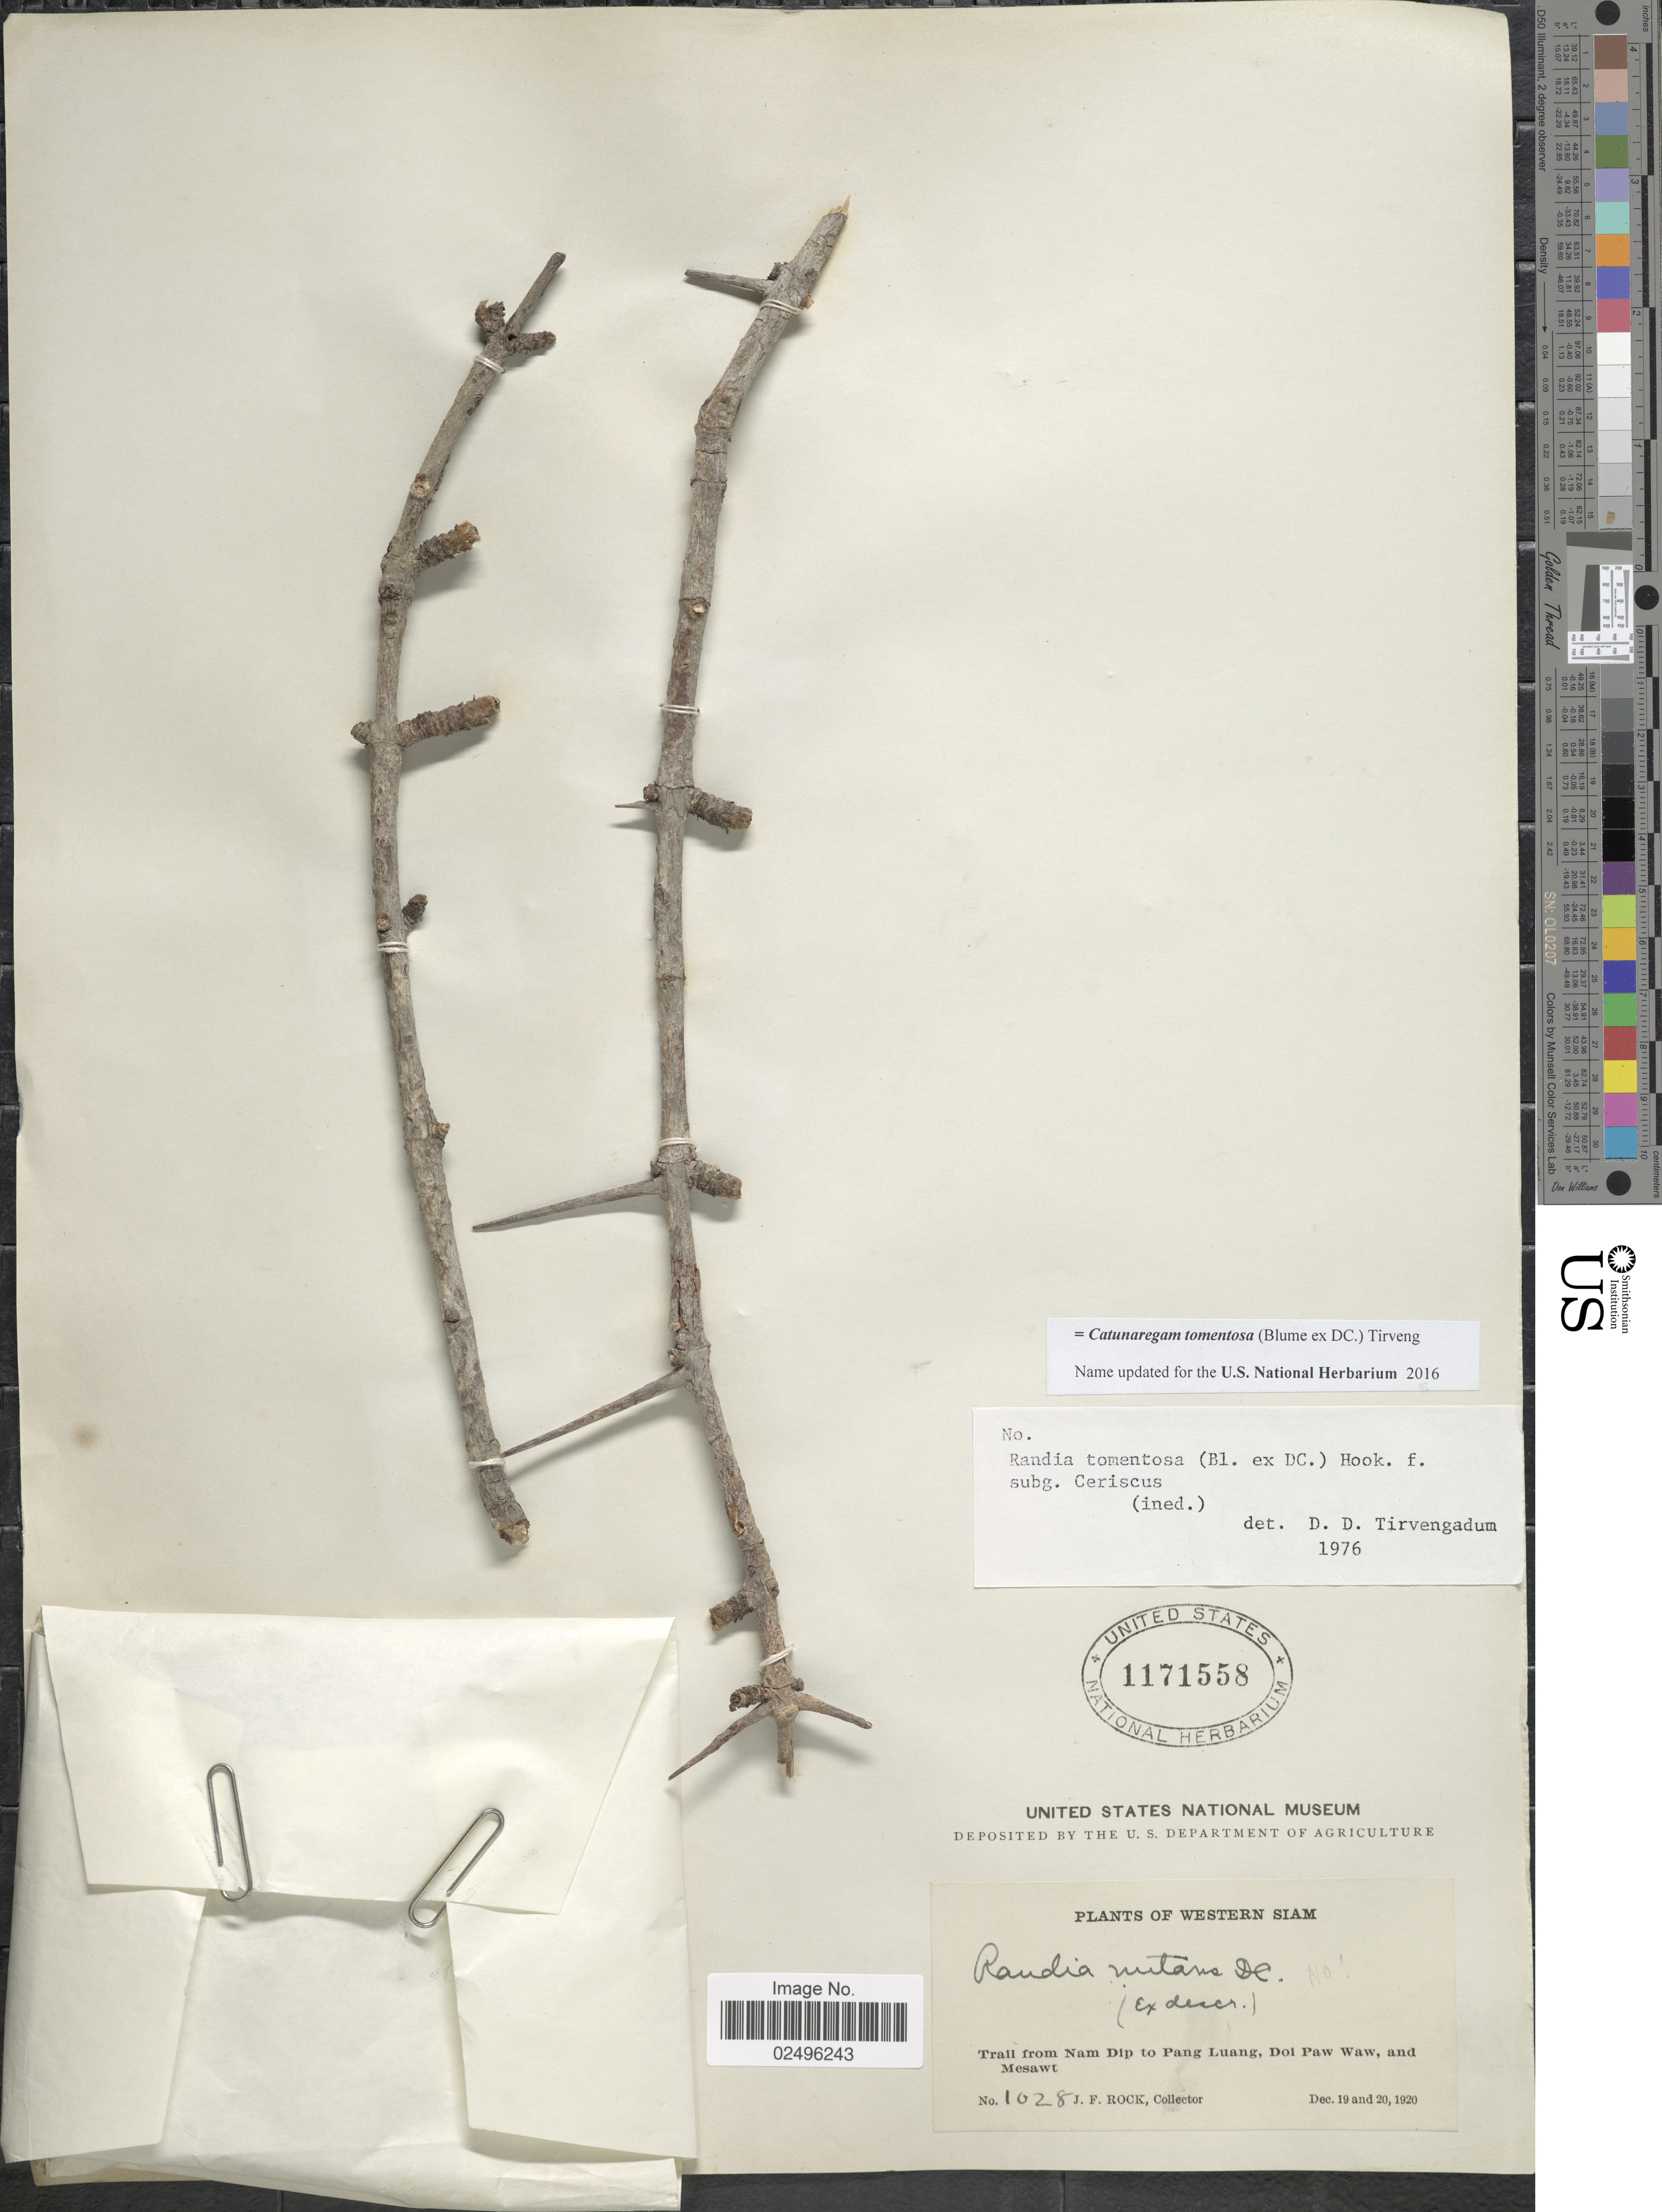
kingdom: Plantae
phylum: Tracheophyta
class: Magnoliopsida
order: Gentianales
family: Rubiaceae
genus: Catunaregam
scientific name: Catunaregam tomentosa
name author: (Blume ex DC.) Tirveng.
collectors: J. Rock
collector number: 1028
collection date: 1920-12-19/1920-12-20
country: Thailand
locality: Western Siam. Trail from Nam Dip to Pang Luang, Doi Paw Waw, and Mesawt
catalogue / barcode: US 1171558